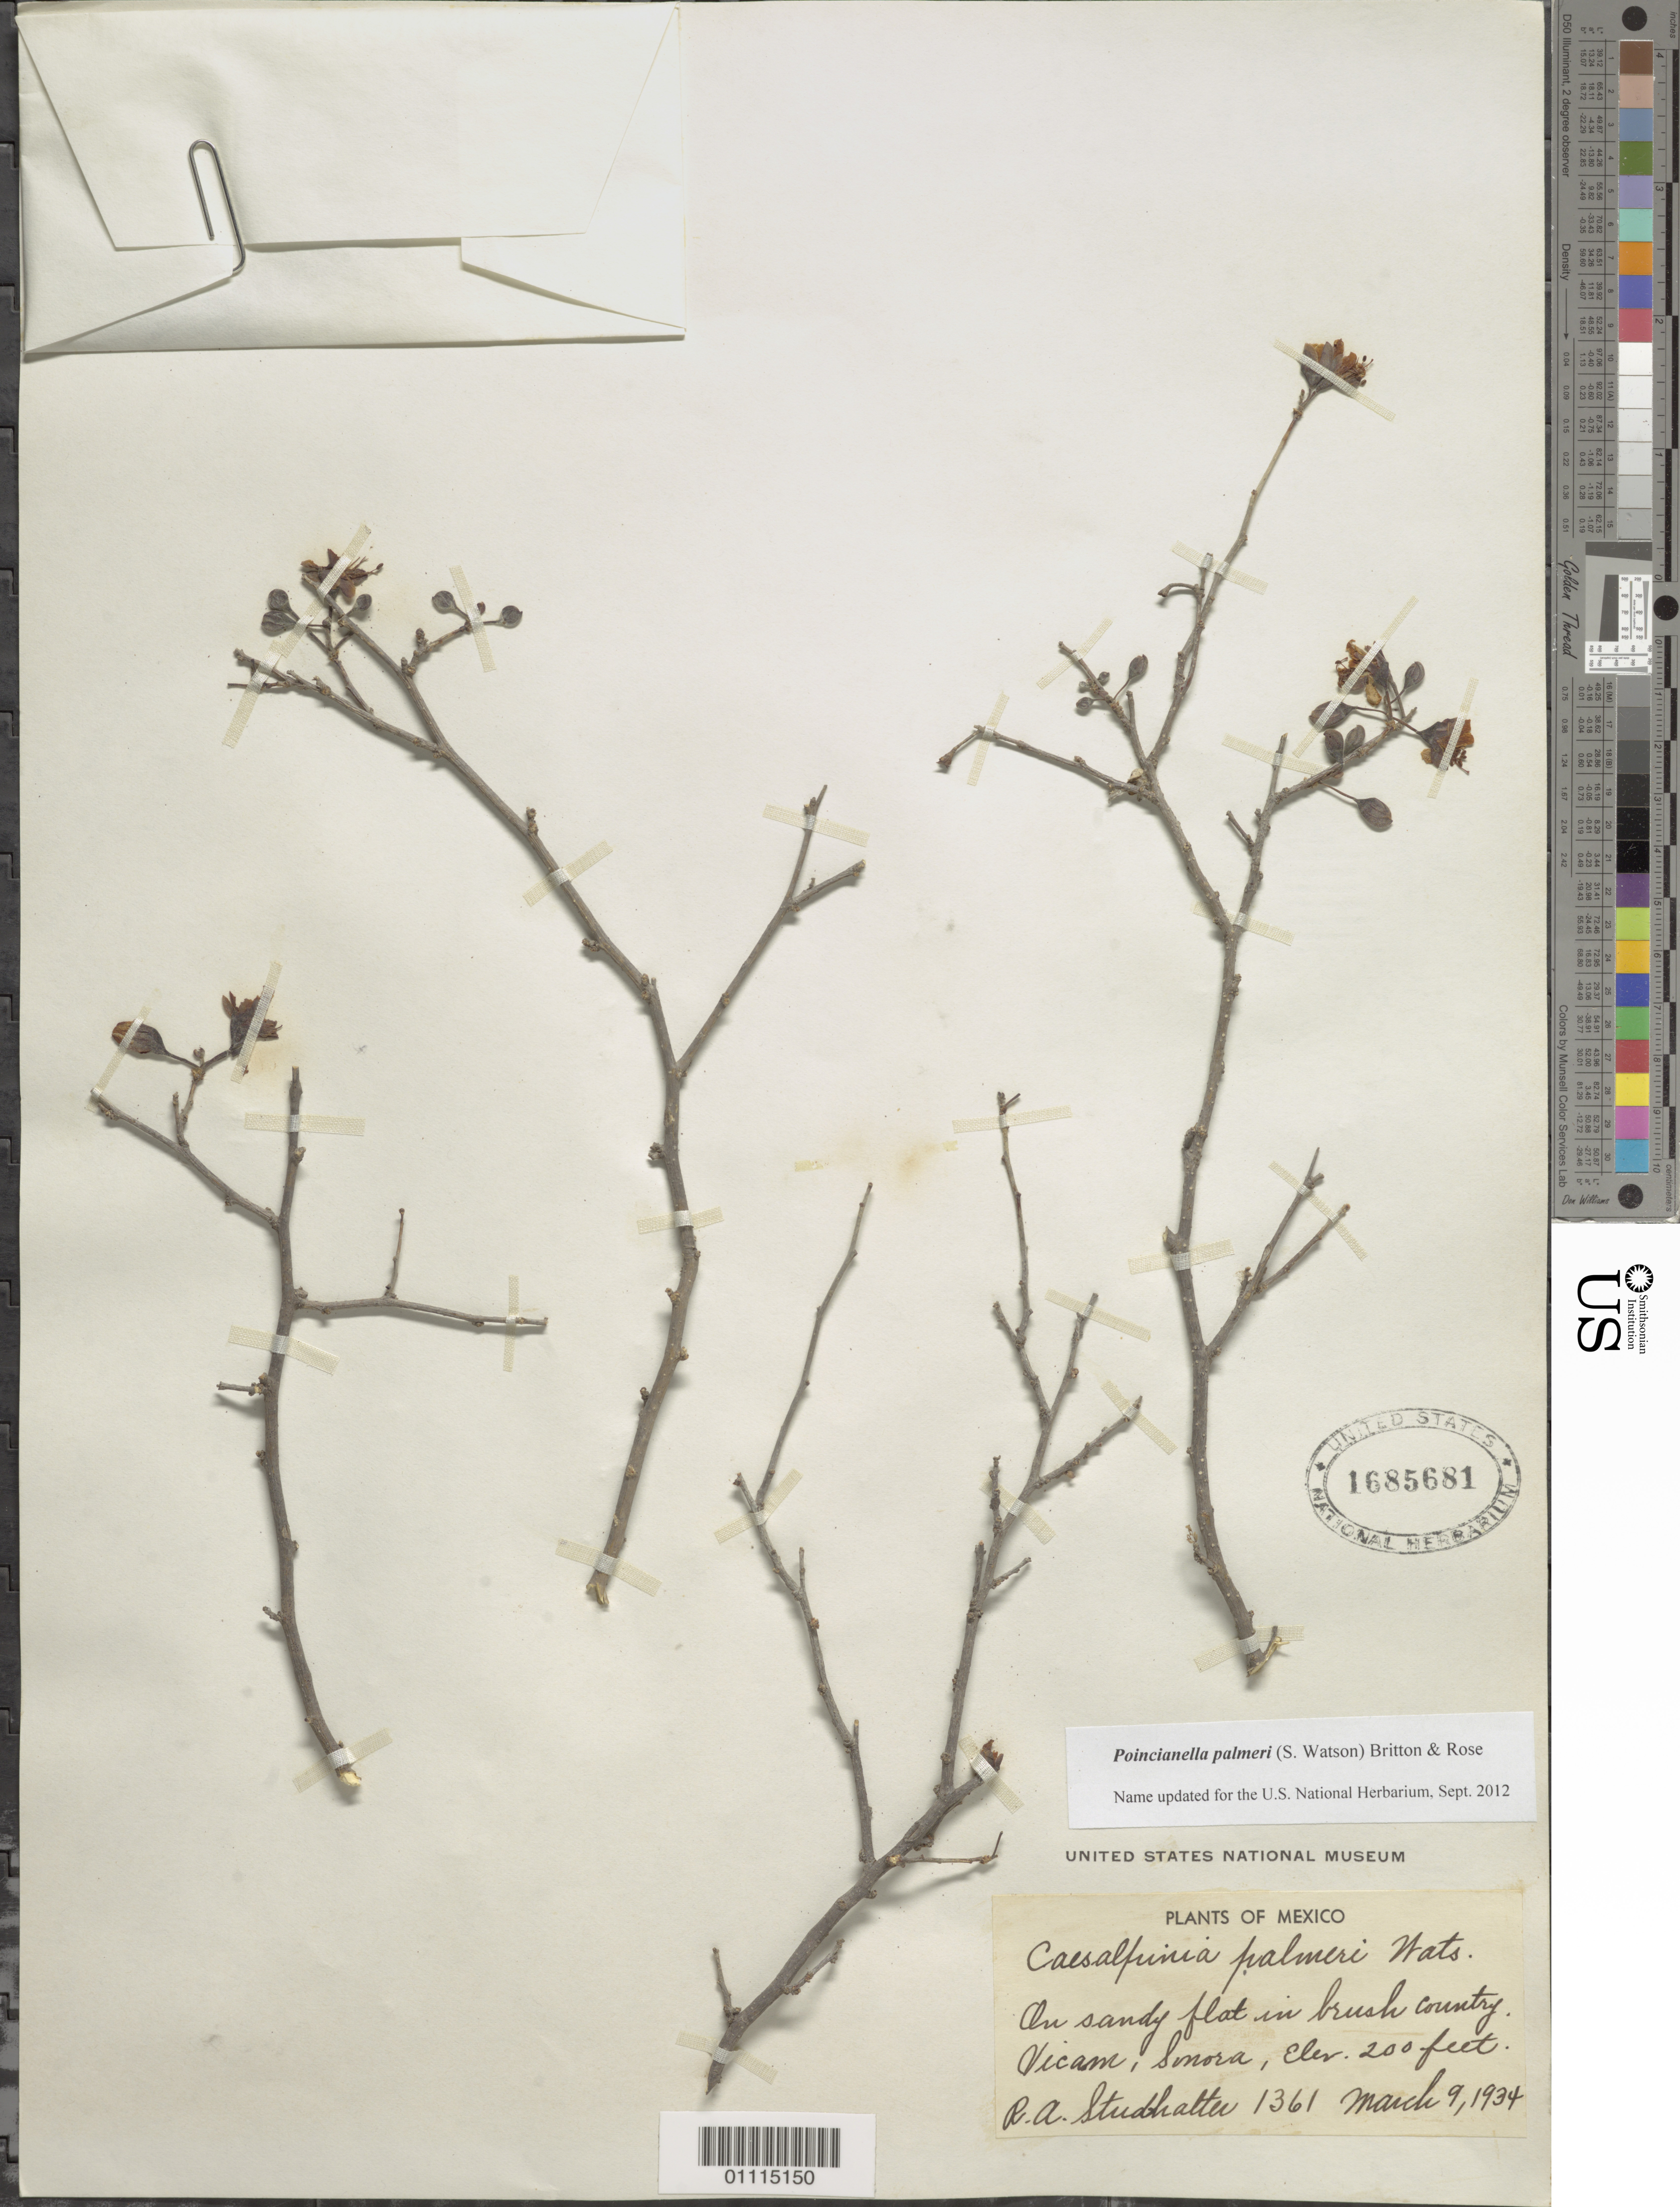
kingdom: Plantae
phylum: Tracheophyta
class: Magnoliopsida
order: Fabales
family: Fabaceae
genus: Erythrostemon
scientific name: Erythrostemon palmeri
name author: (S. Watson) Gagnon & G.P. Lewis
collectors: R. Studhalter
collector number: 1361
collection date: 1934-03-09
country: Mexico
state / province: Sonora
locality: Vicam.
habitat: On sandy flat in brush country.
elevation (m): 61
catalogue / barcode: US 1685681